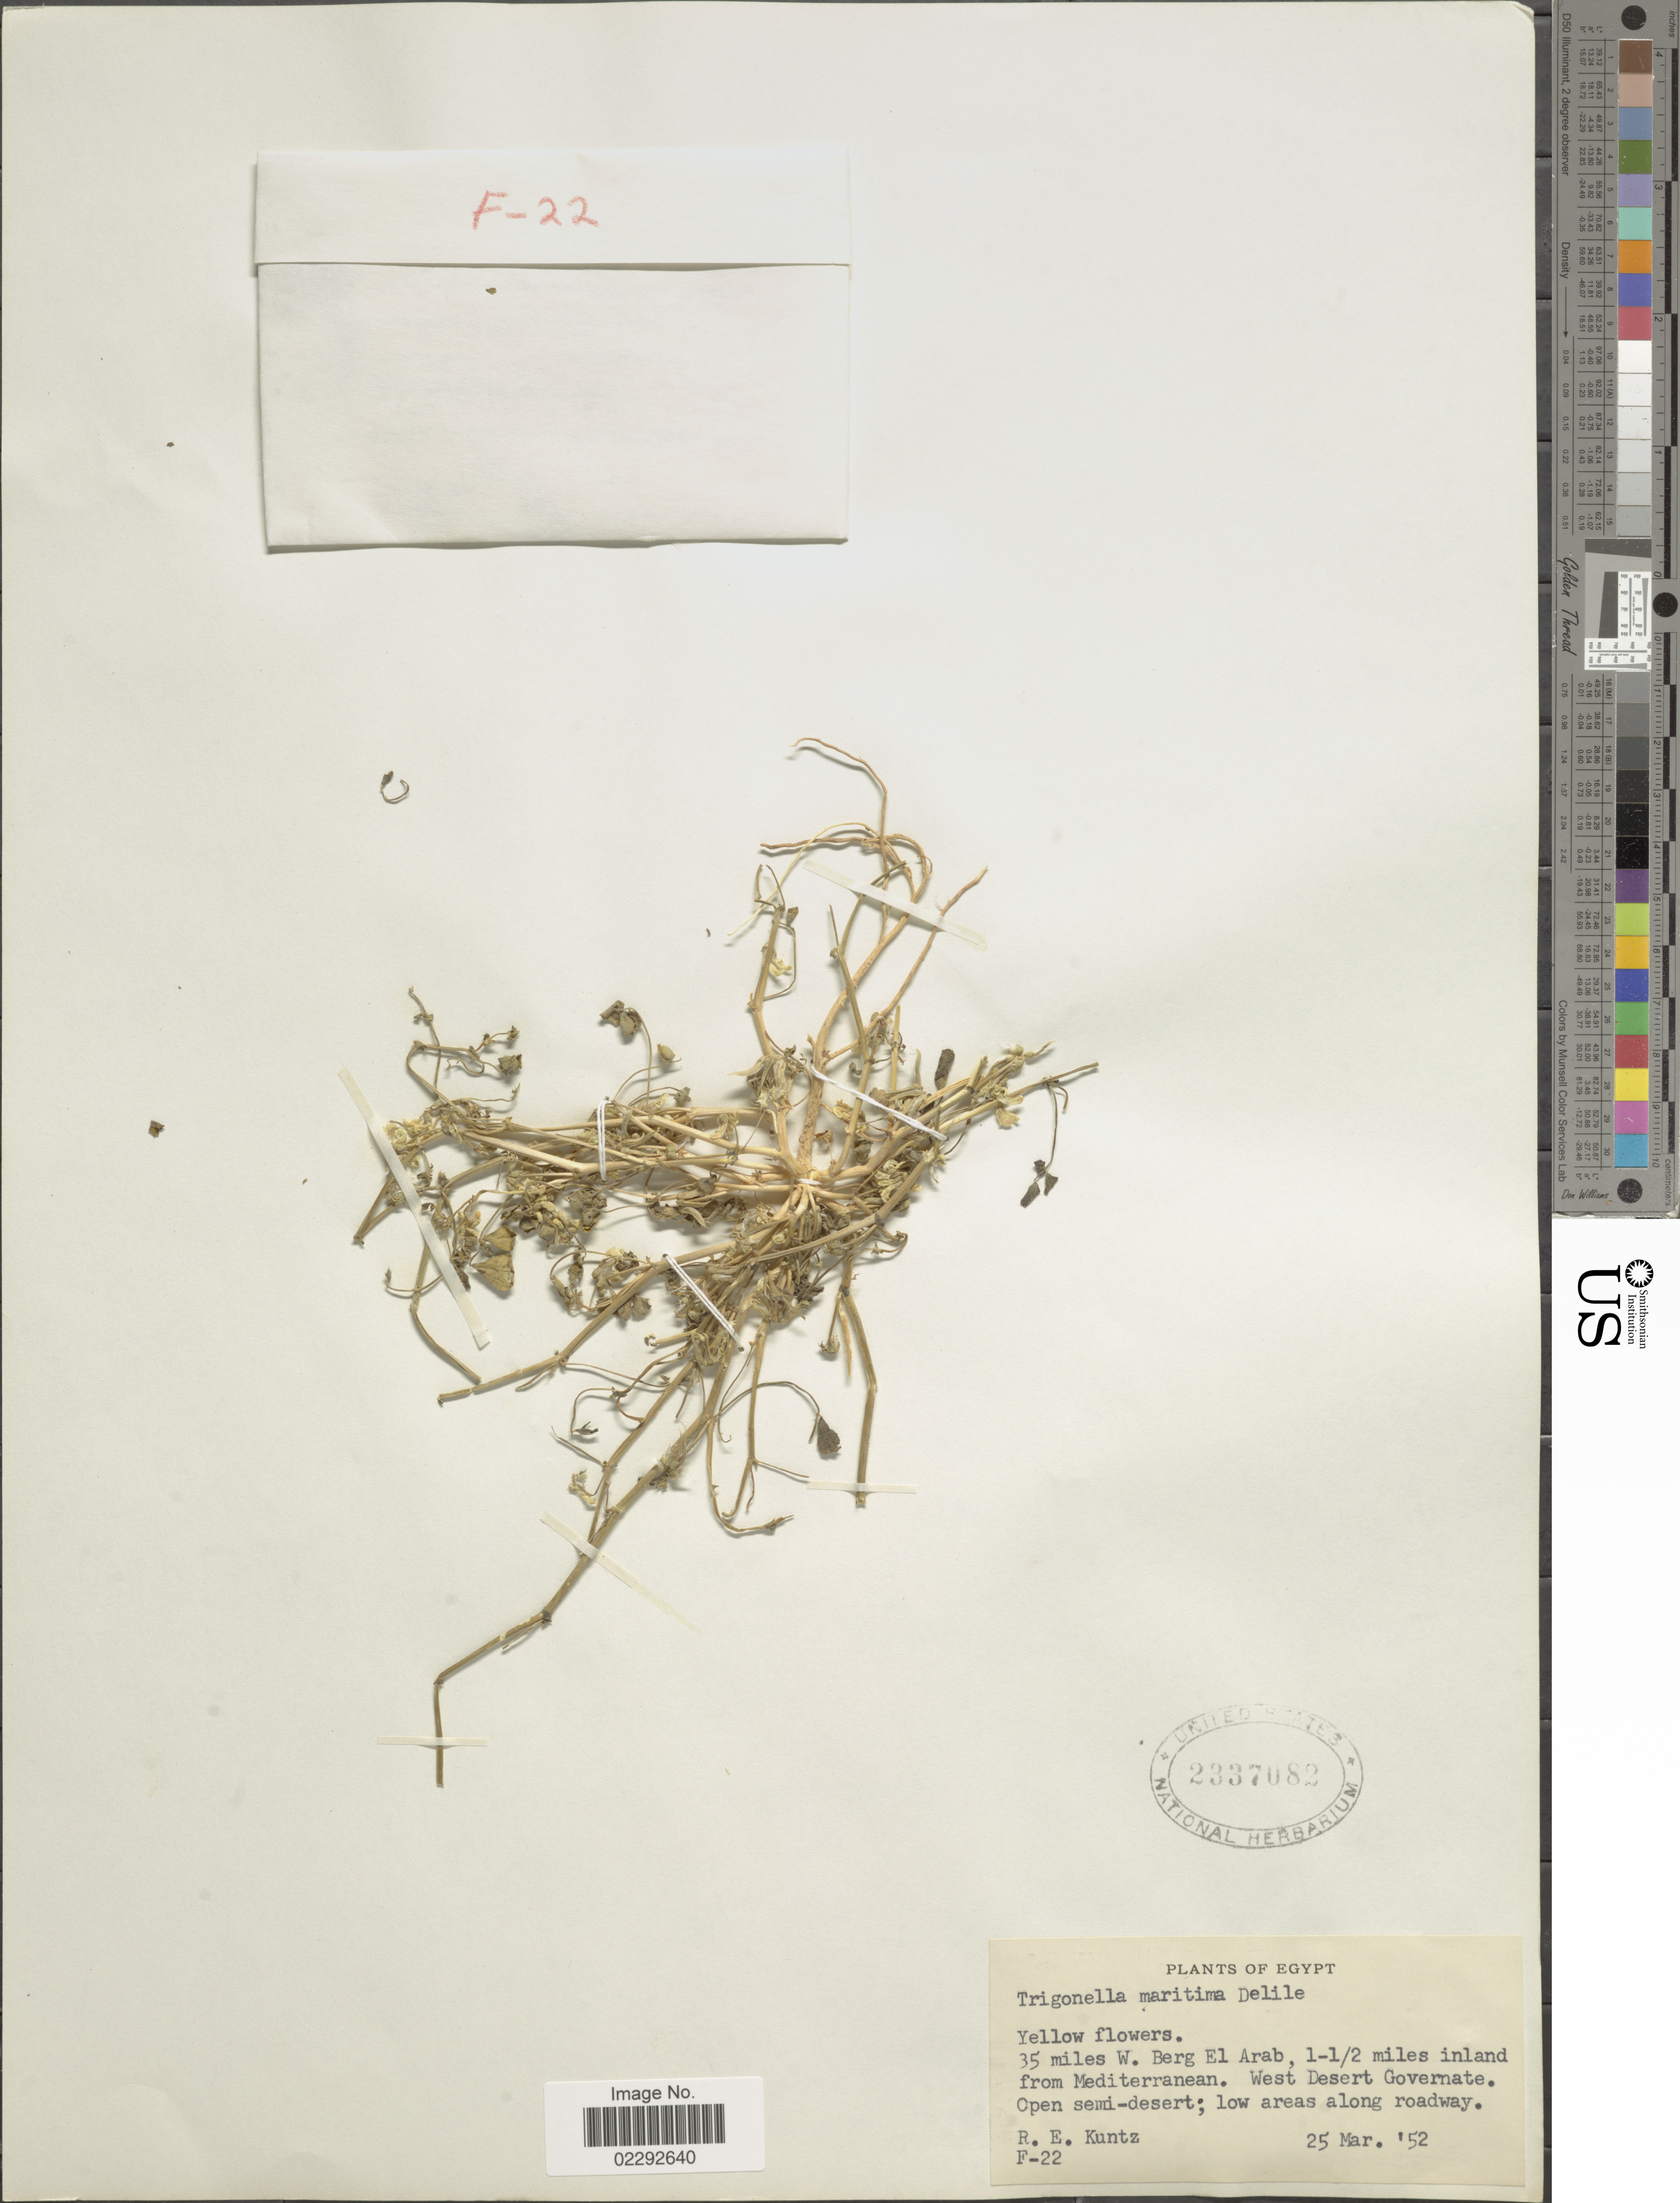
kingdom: Plantae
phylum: Tracheophyta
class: Magnoliopsida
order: Fabales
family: Fabaceae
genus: Trigonella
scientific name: Trigonella maritima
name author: Poir.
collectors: R. E. Kuntz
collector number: F-22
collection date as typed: Transcribed d/m/y: 25/3/52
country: Egypt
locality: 35 miles W. Berg El Arab, 1-1/2 miles inland from Mediterranean. West Desert Governate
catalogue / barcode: US 2337082